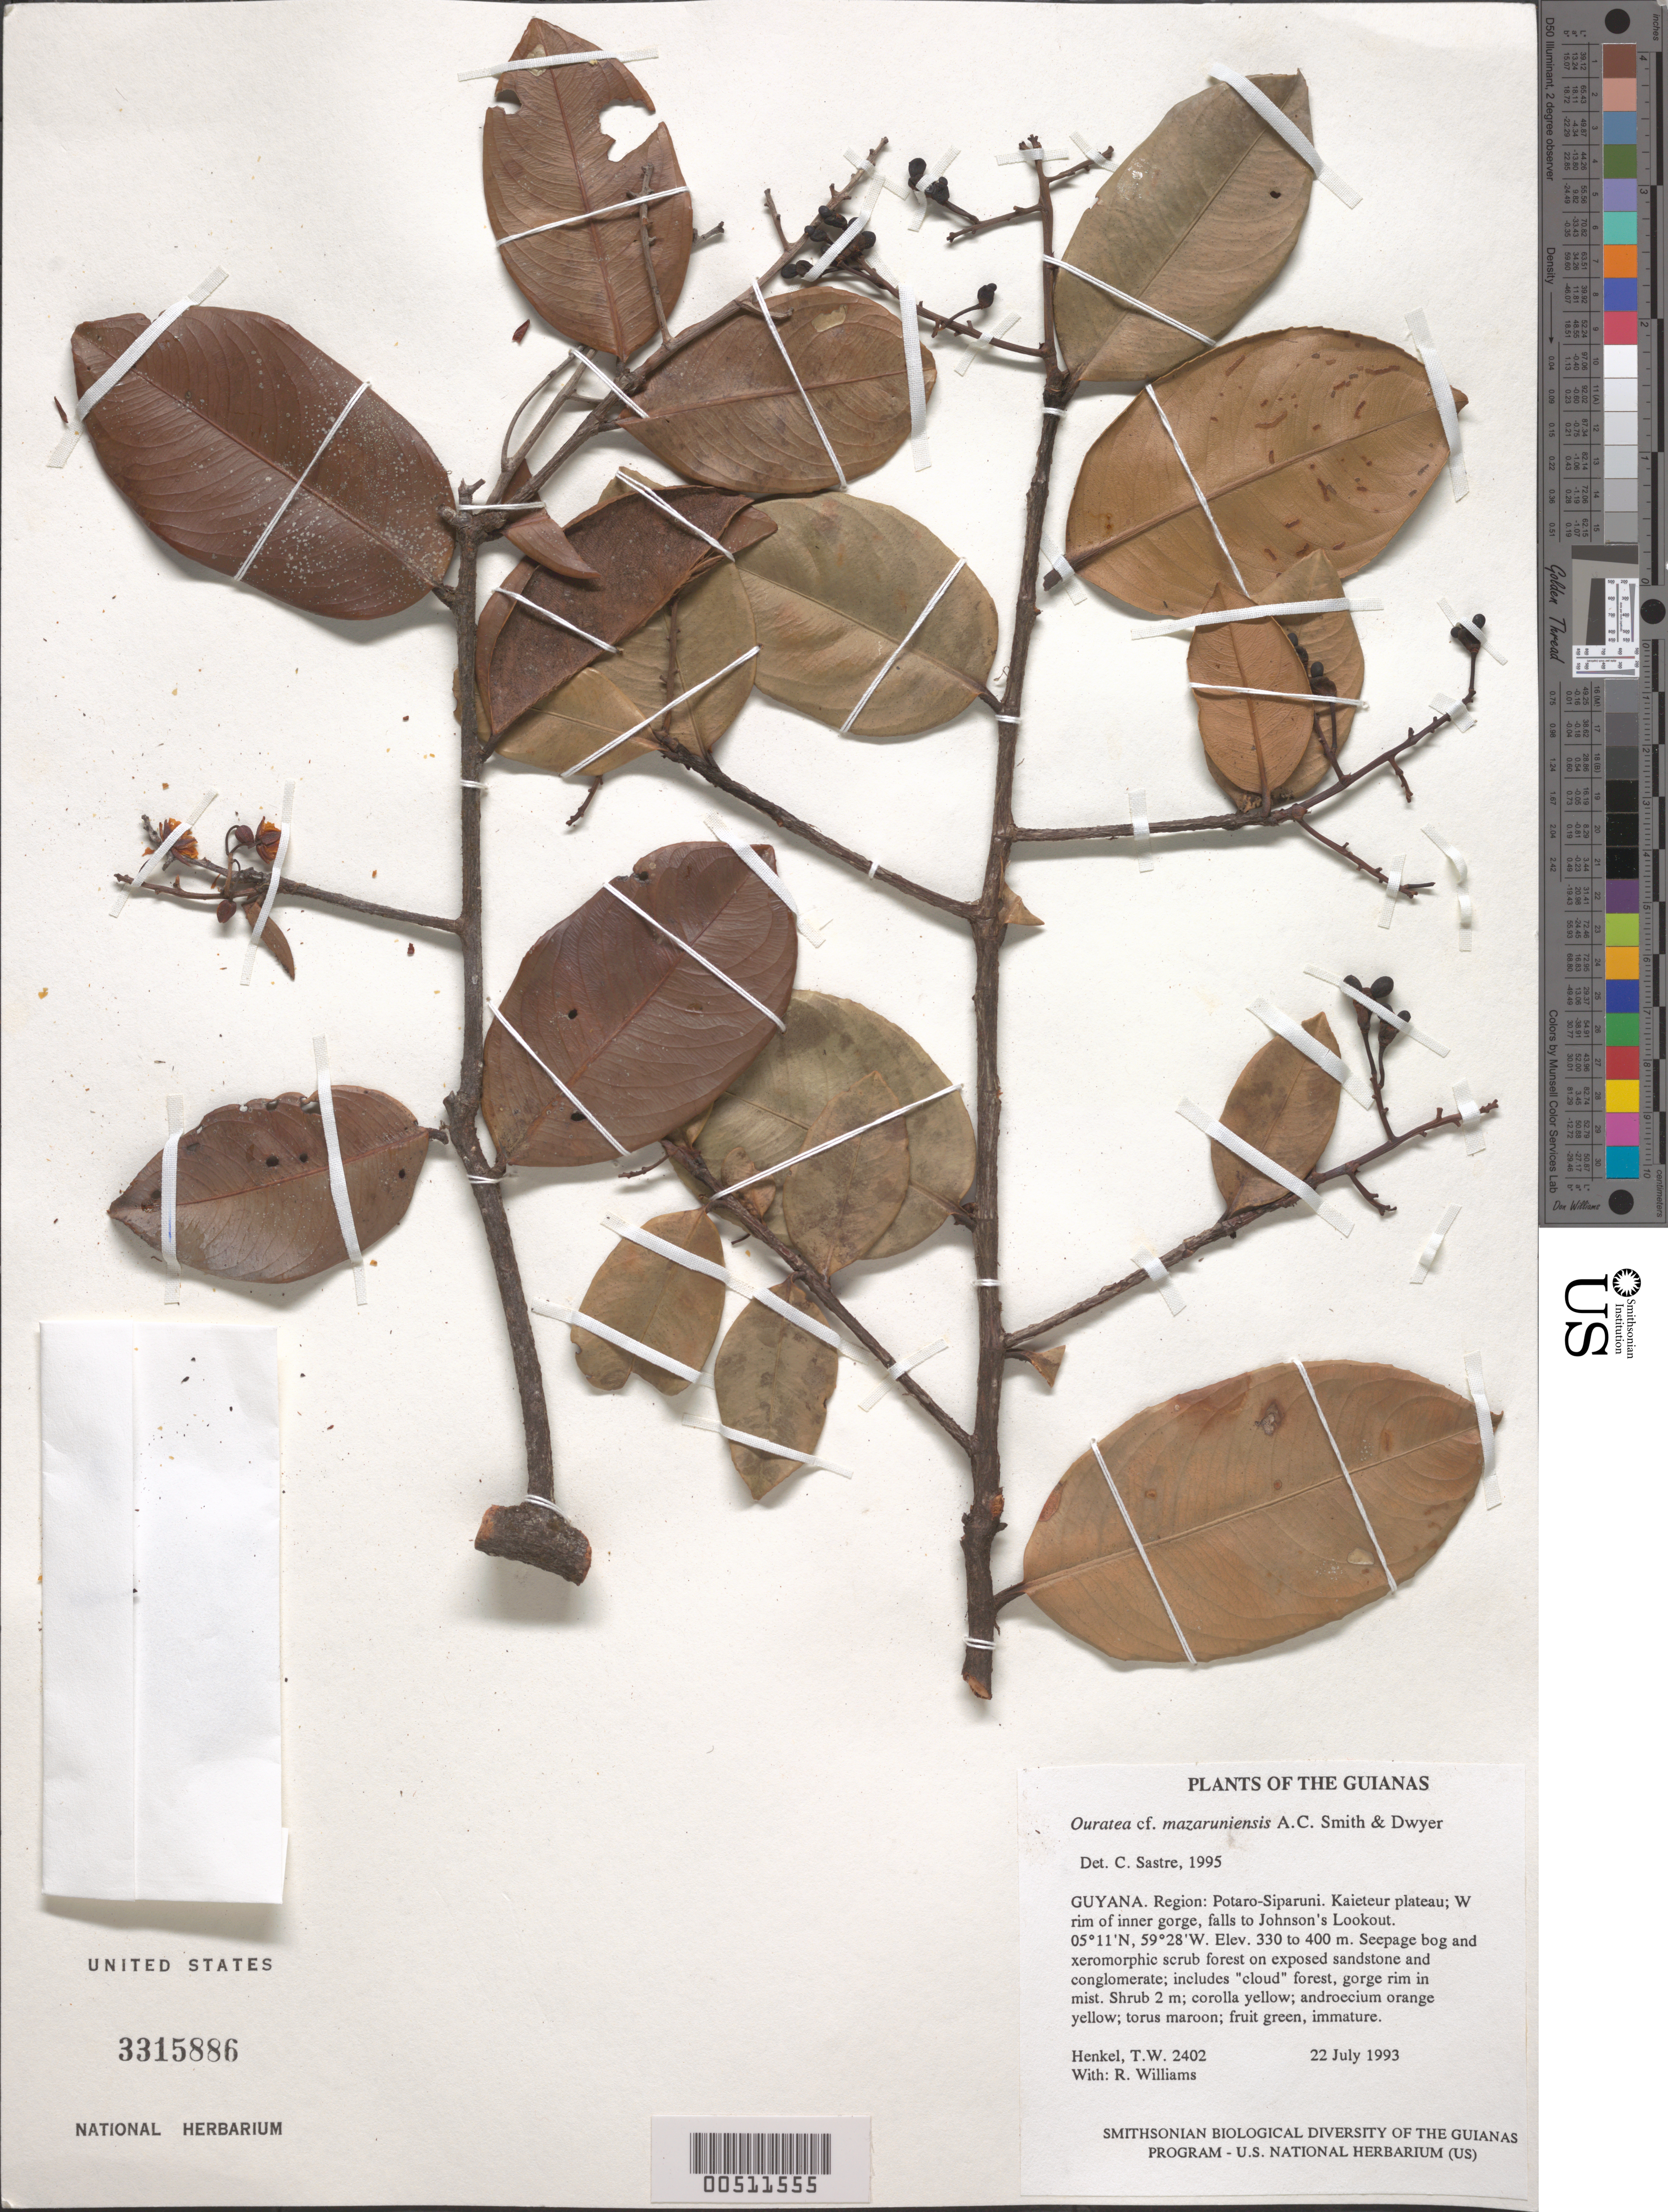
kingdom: Plantae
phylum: Tracheophyta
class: Magnoliopsida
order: Malpighiales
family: Ochnaceae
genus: Ouratea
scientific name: Ouratea mazaruniensis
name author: A.C. Sm. & Dwyer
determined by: Sastre, C. H. L.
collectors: T. Henkel & R. Williams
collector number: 2402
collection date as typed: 22 July 1993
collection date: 1993-07-22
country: Guyana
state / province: Potaro-Siparuni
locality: Kaieteur plateau; W rim of inner gorge, falls to Johnson's Lookout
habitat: Seepage bog and xeromorphic scrub forest on exposed sandstone and conglomerate; includes "cloud" forest, gorge rim in mist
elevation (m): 330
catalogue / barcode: US 3315886